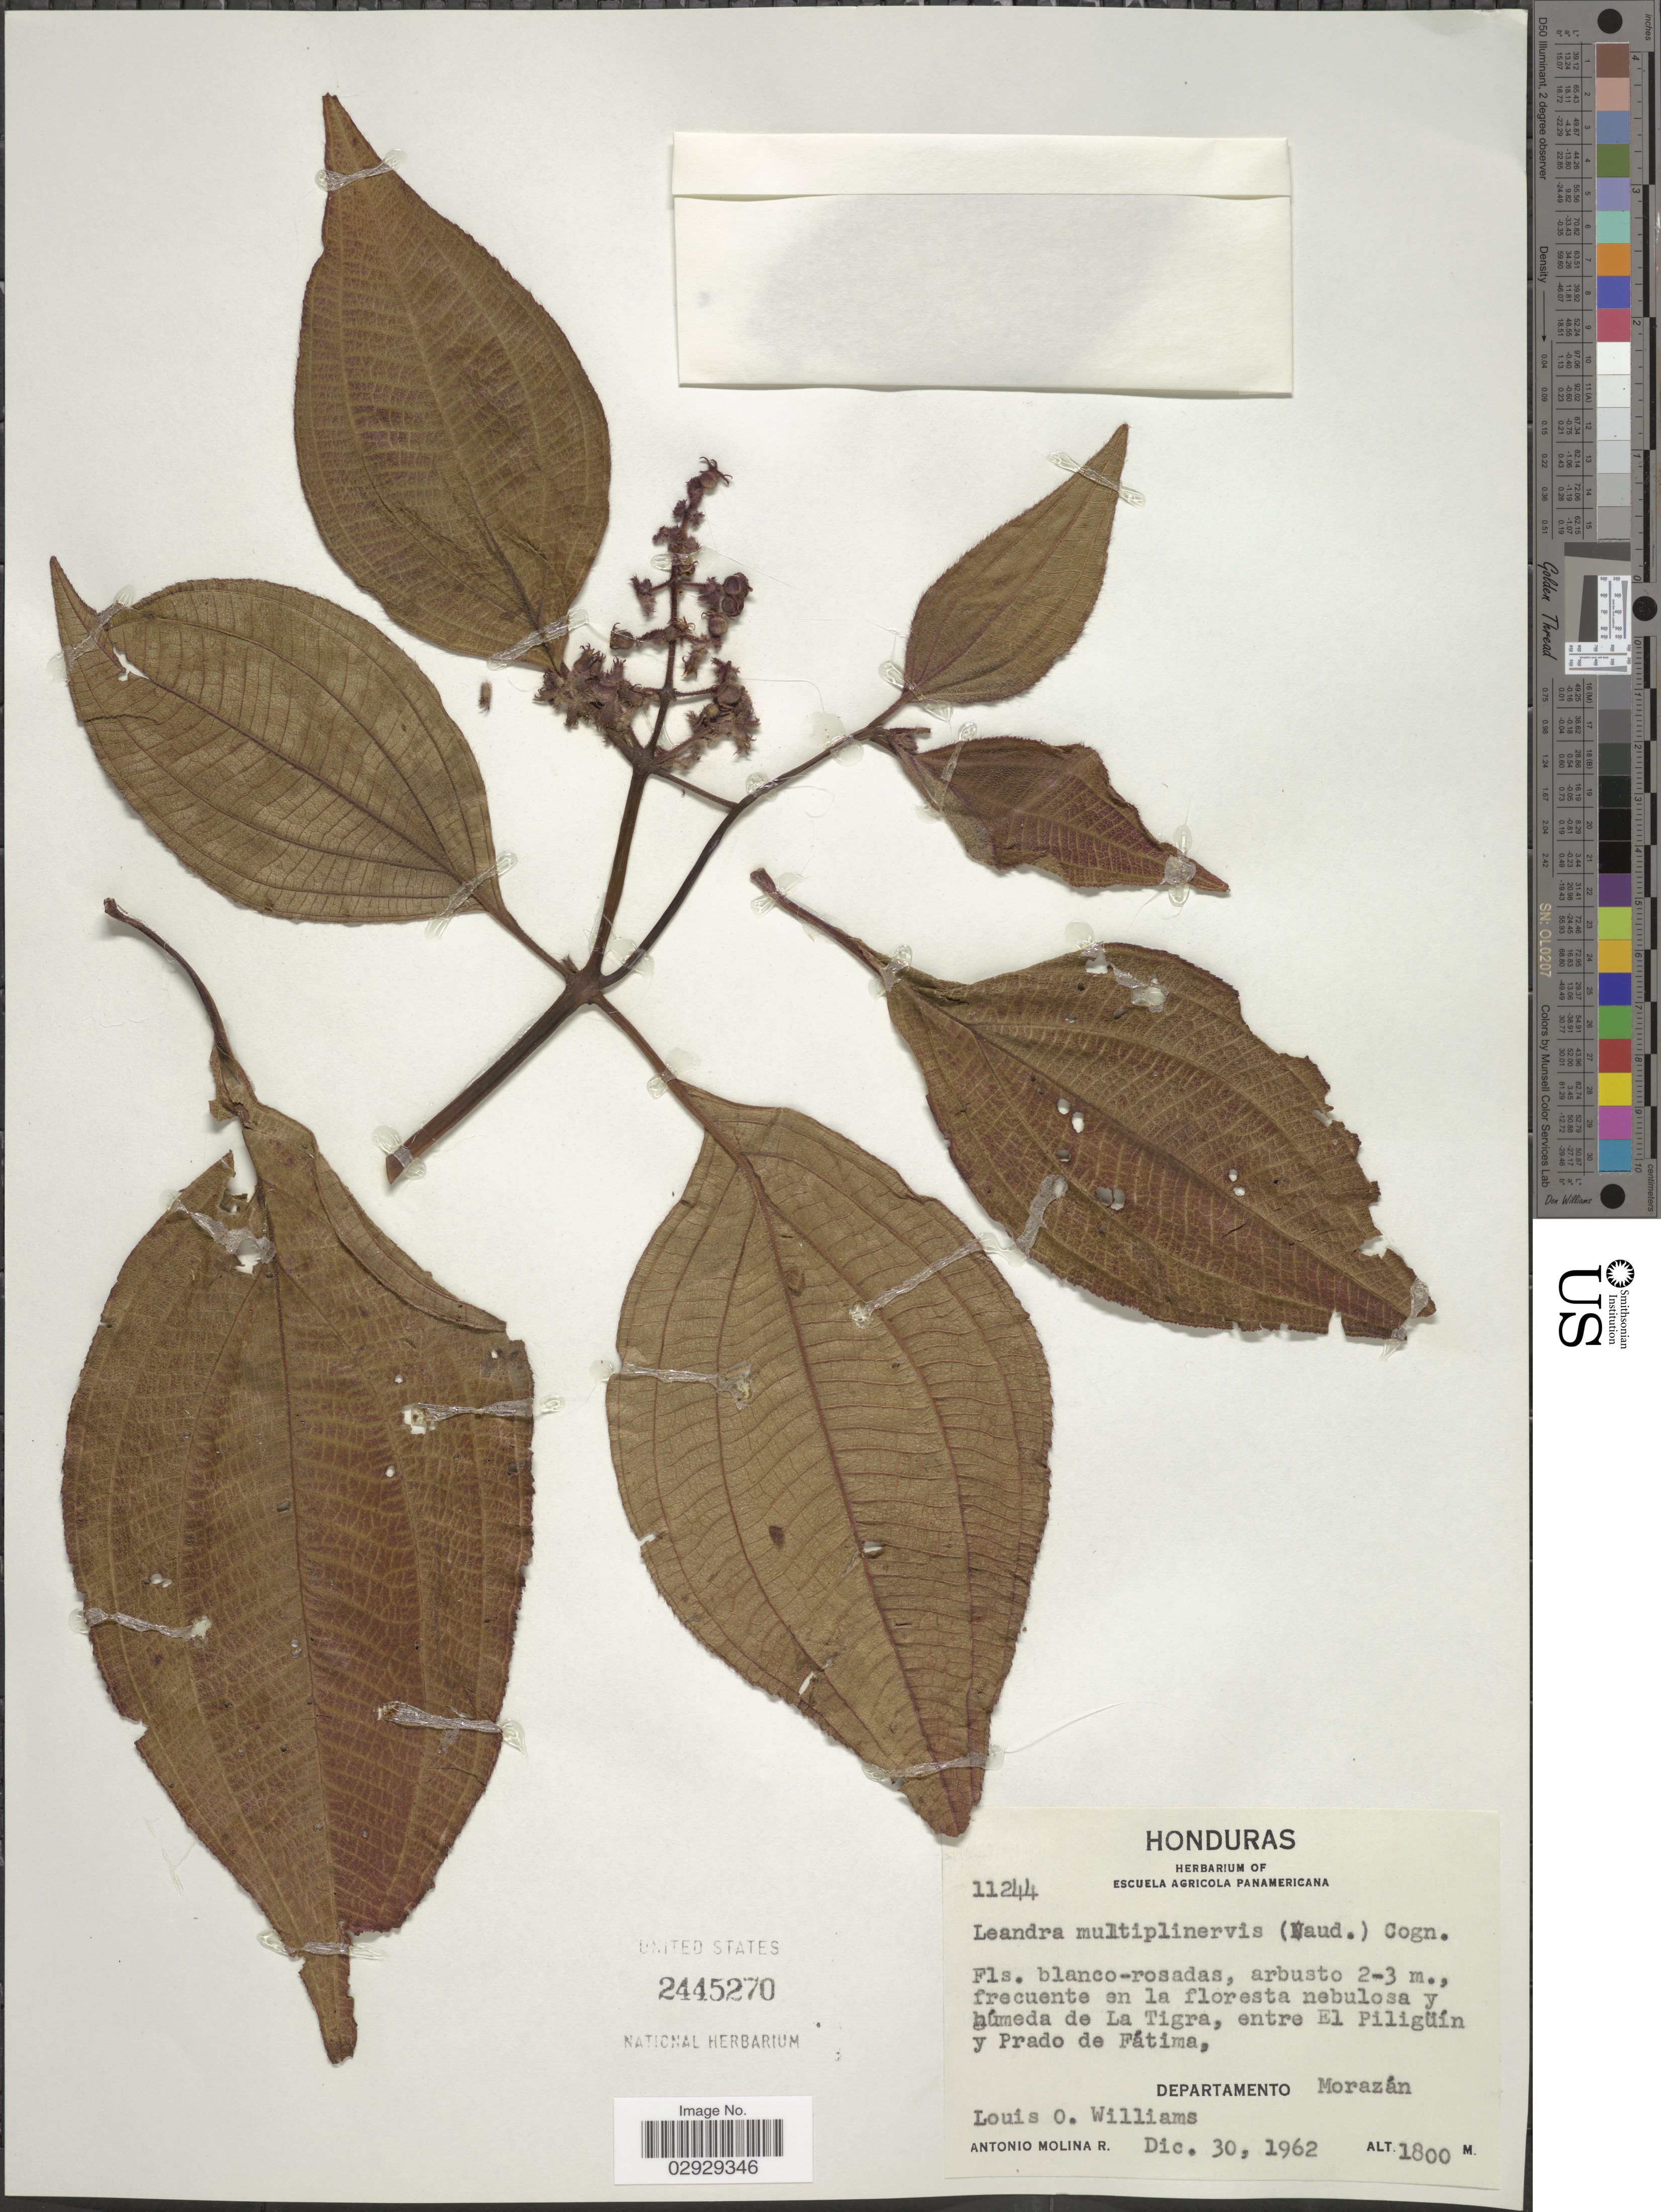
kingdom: Plantae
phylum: Tracheophyta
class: Magnoliopsida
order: Myrtales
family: Melastomataceae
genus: Leandra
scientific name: Leandra multiplinervis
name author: (Naudin) Cogn.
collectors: L. O. Williams & A. Molina R.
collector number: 11244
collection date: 1962-12-30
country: Honduras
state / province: Fco. Morazán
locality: Frecuente en la floresta nebulosa y húmeda de La Tigra, entre El Piligün y Prado de Fátima, Departamento Morazán.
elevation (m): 1800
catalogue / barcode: US 2445270